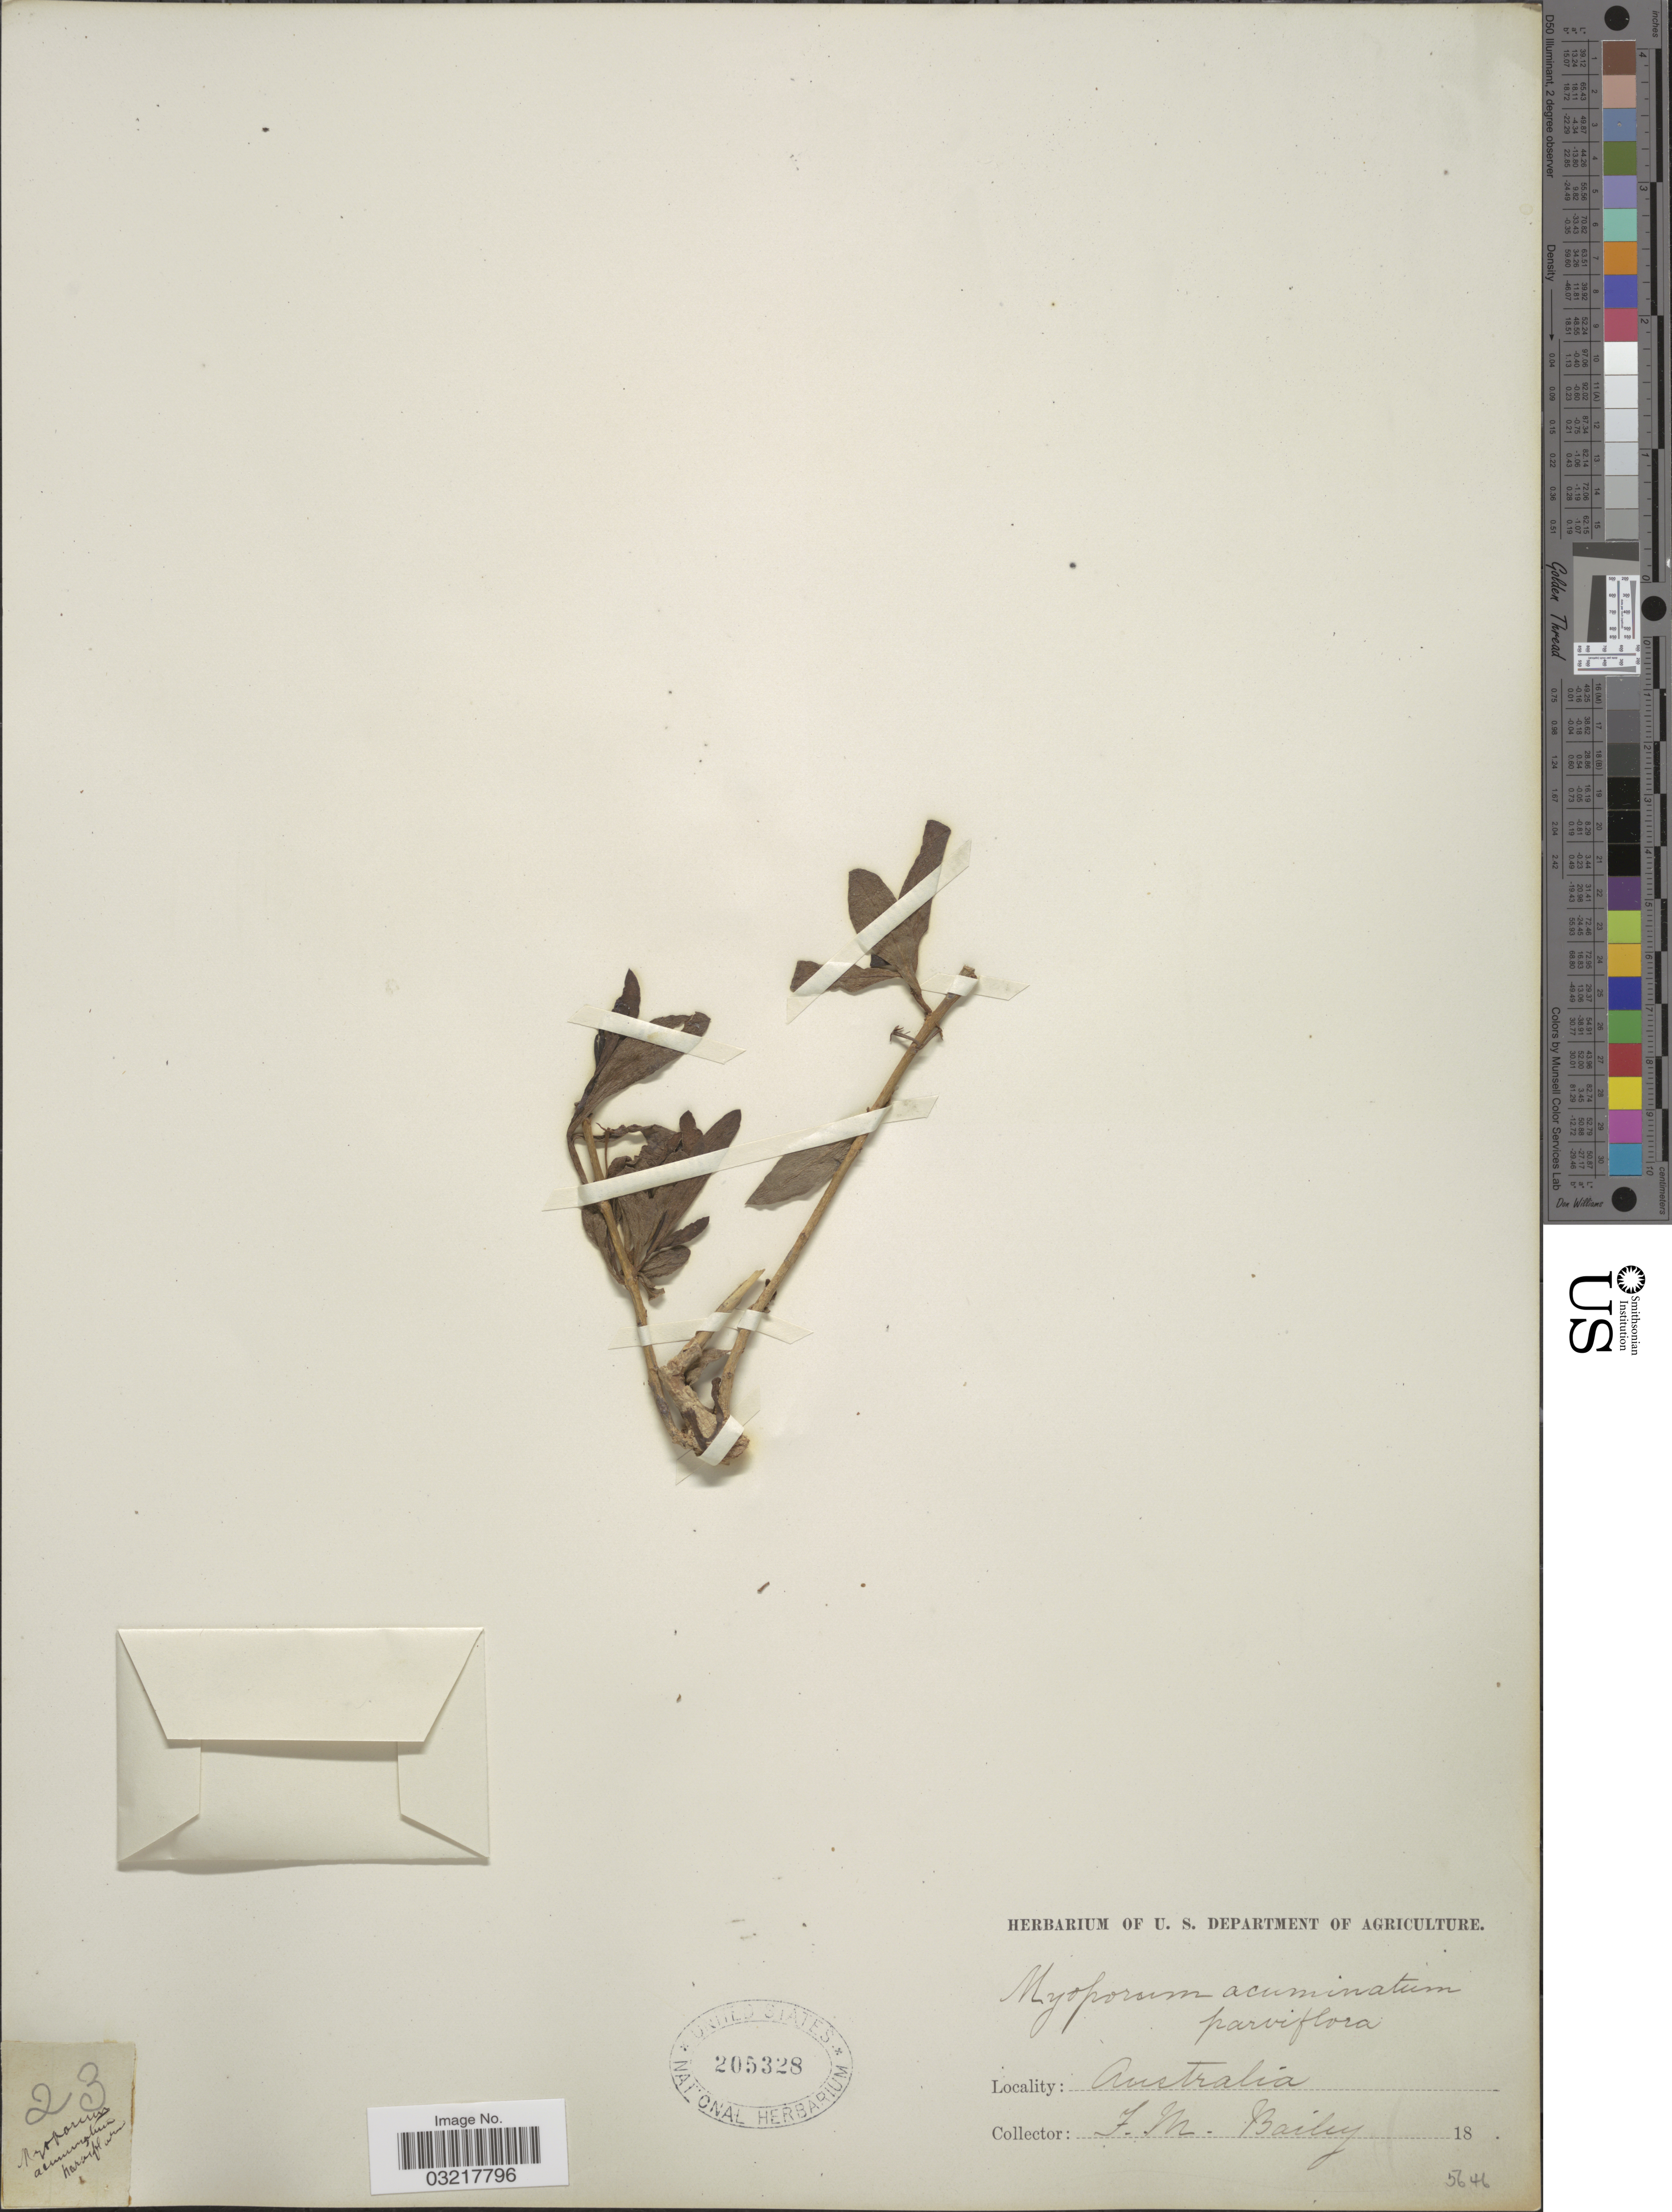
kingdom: Plantae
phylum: Tracheophyta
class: Magnoliopsida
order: Lamiales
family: Scrophulariaceae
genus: Myoporum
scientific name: Myoporum montanum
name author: R. Br.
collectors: F. M. Bailey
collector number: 23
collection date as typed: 18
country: Australia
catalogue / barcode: US 205328